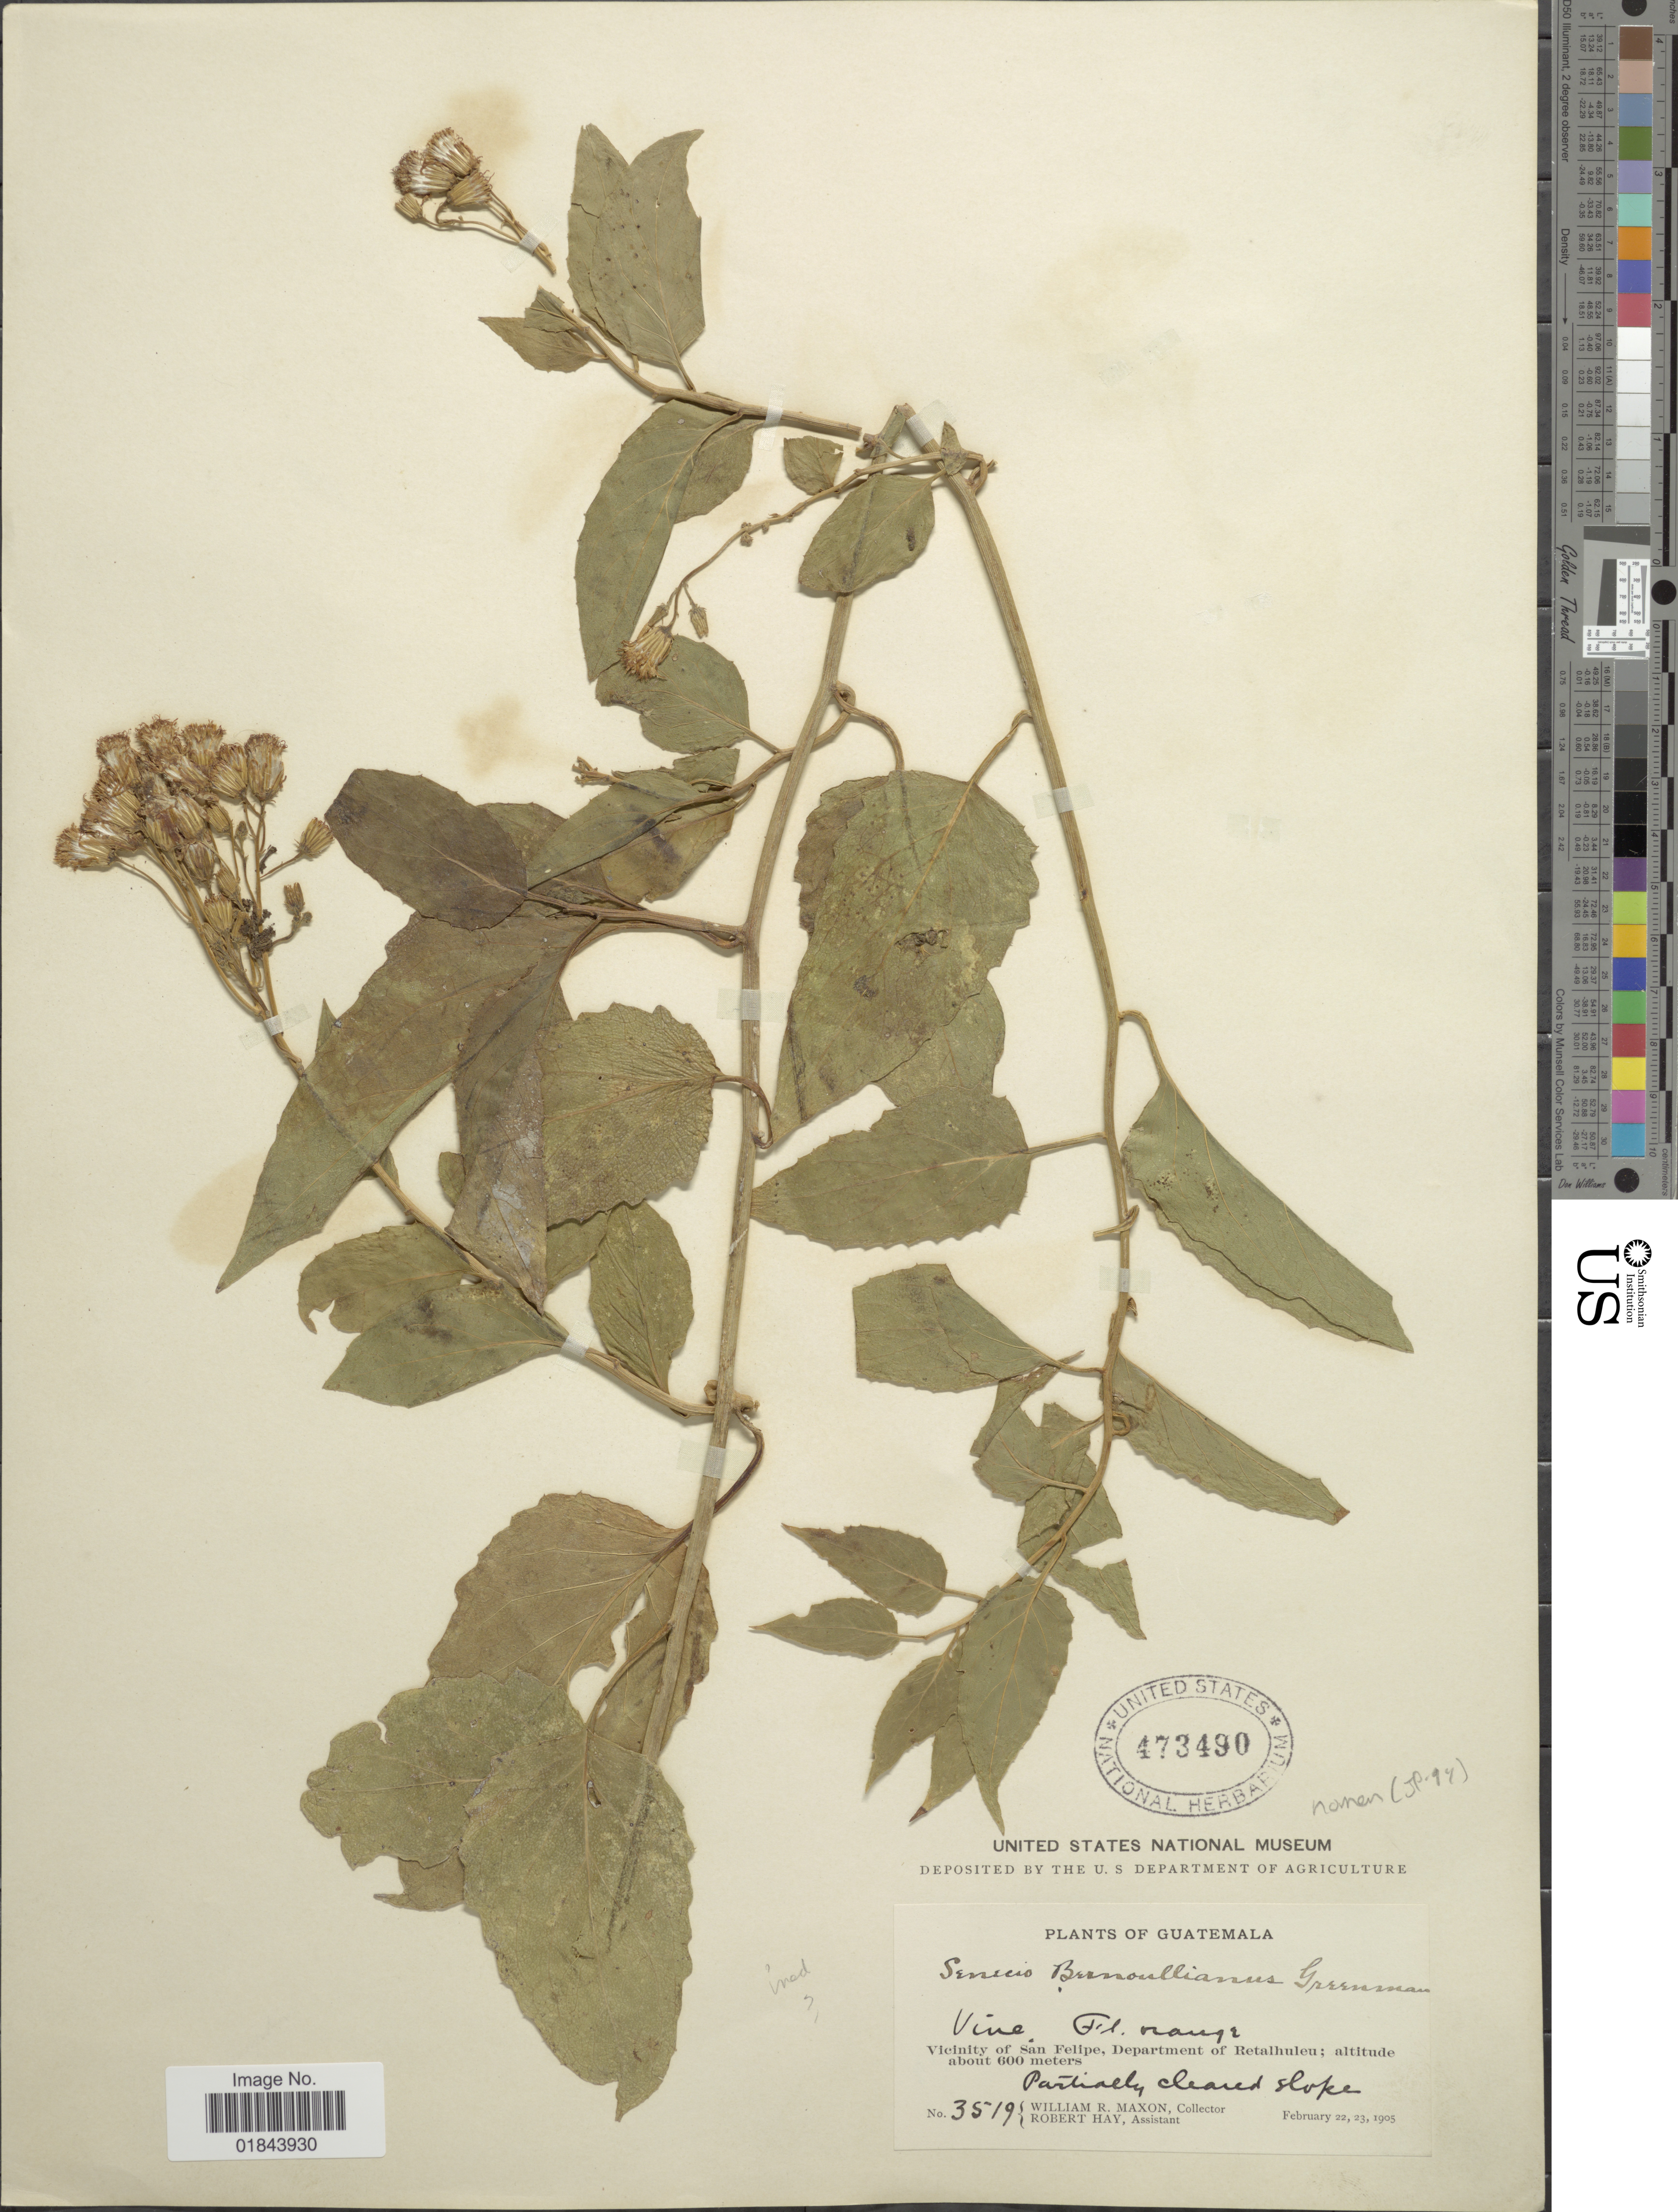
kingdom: Plantae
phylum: Tracheophyta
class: Magnoliopsida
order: Asterales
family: Asteraceae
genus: Pseudogynoxys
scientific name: Pseudogynoxys haenkei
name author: (DC.) Cabrera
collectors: W. R. Maxon & R. H. Hay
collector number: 3519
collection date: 1905-02-22/1905-02-23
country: Guatemala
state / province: Retalhuleu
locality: Vicinity of San Felipe, Department of Retalhue, Partially cleared slope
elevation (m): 600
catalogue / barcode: US 473490